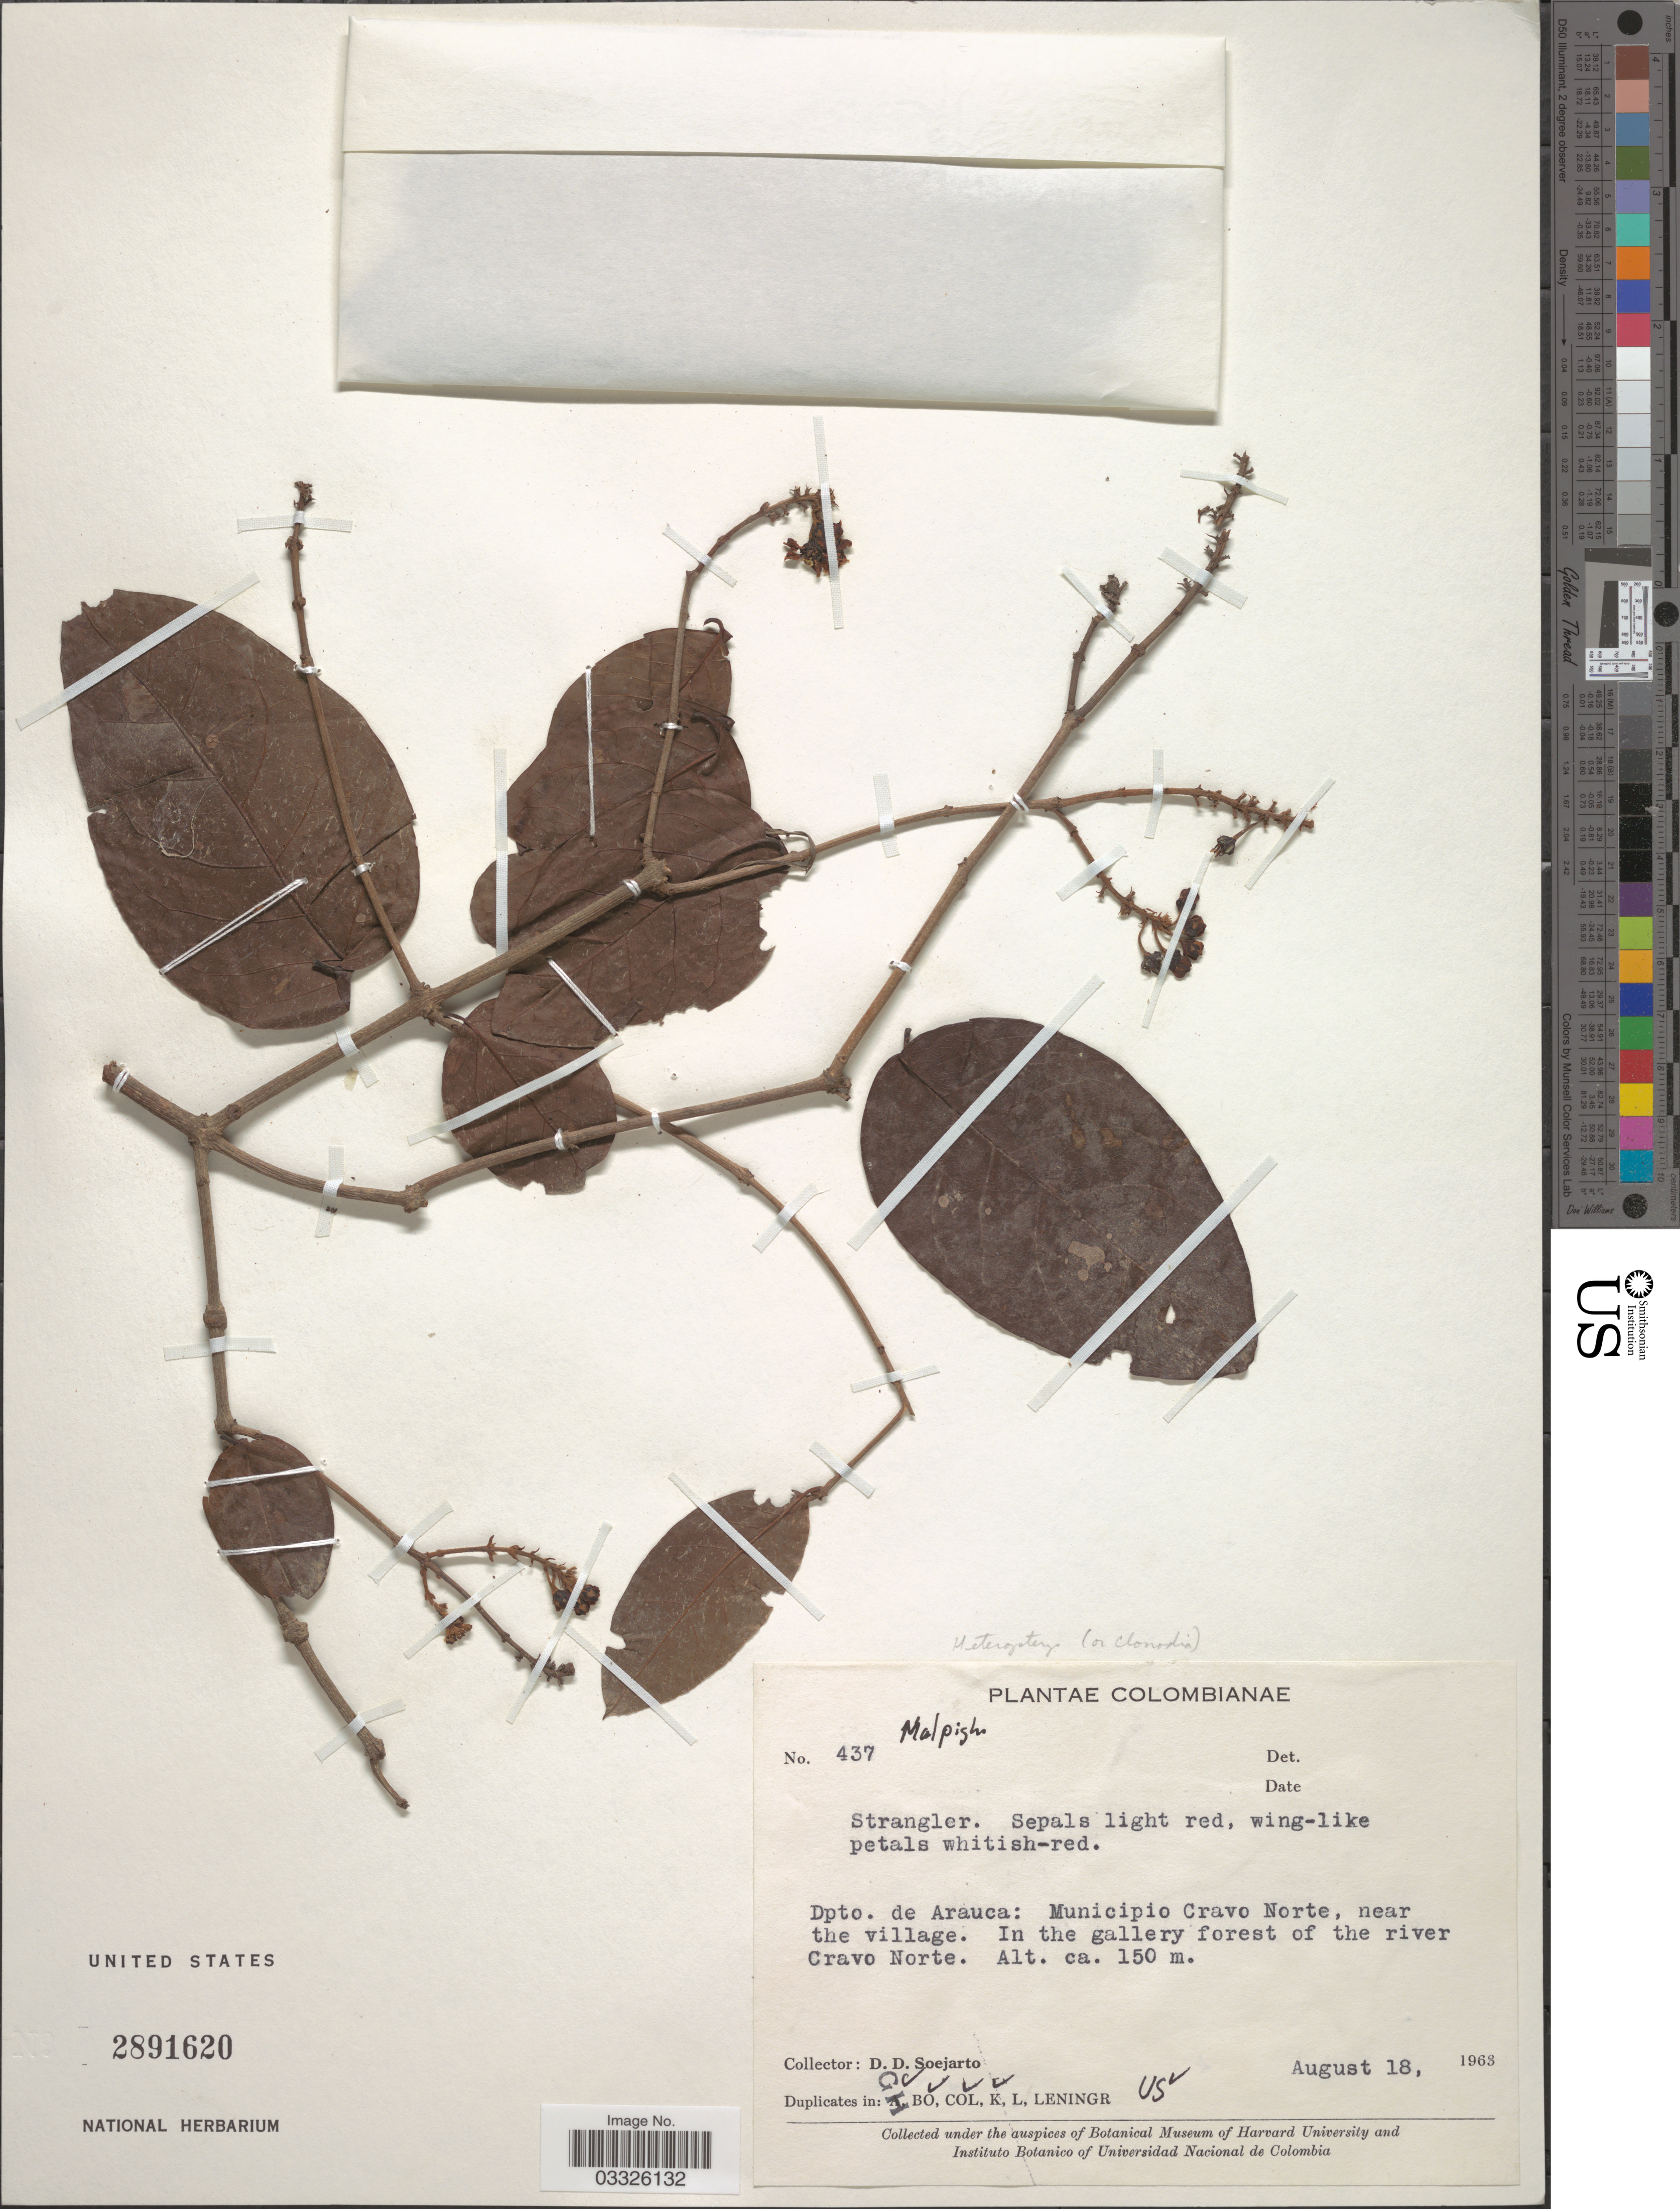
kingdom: Plantae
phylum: Tracheophyta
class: Magnoliopsida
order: Malpighiales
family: Malpighiaceae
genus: Heteropterys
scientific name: Heteropterys sp.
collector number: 437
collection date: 1963-08-18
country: Colombia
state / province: Arauca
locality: Dpto. de Arauca: Municipio Cravo Norte, near the village. In the gallery forest of the river Cravo Norte.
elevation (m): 150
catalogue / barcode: US 2891620